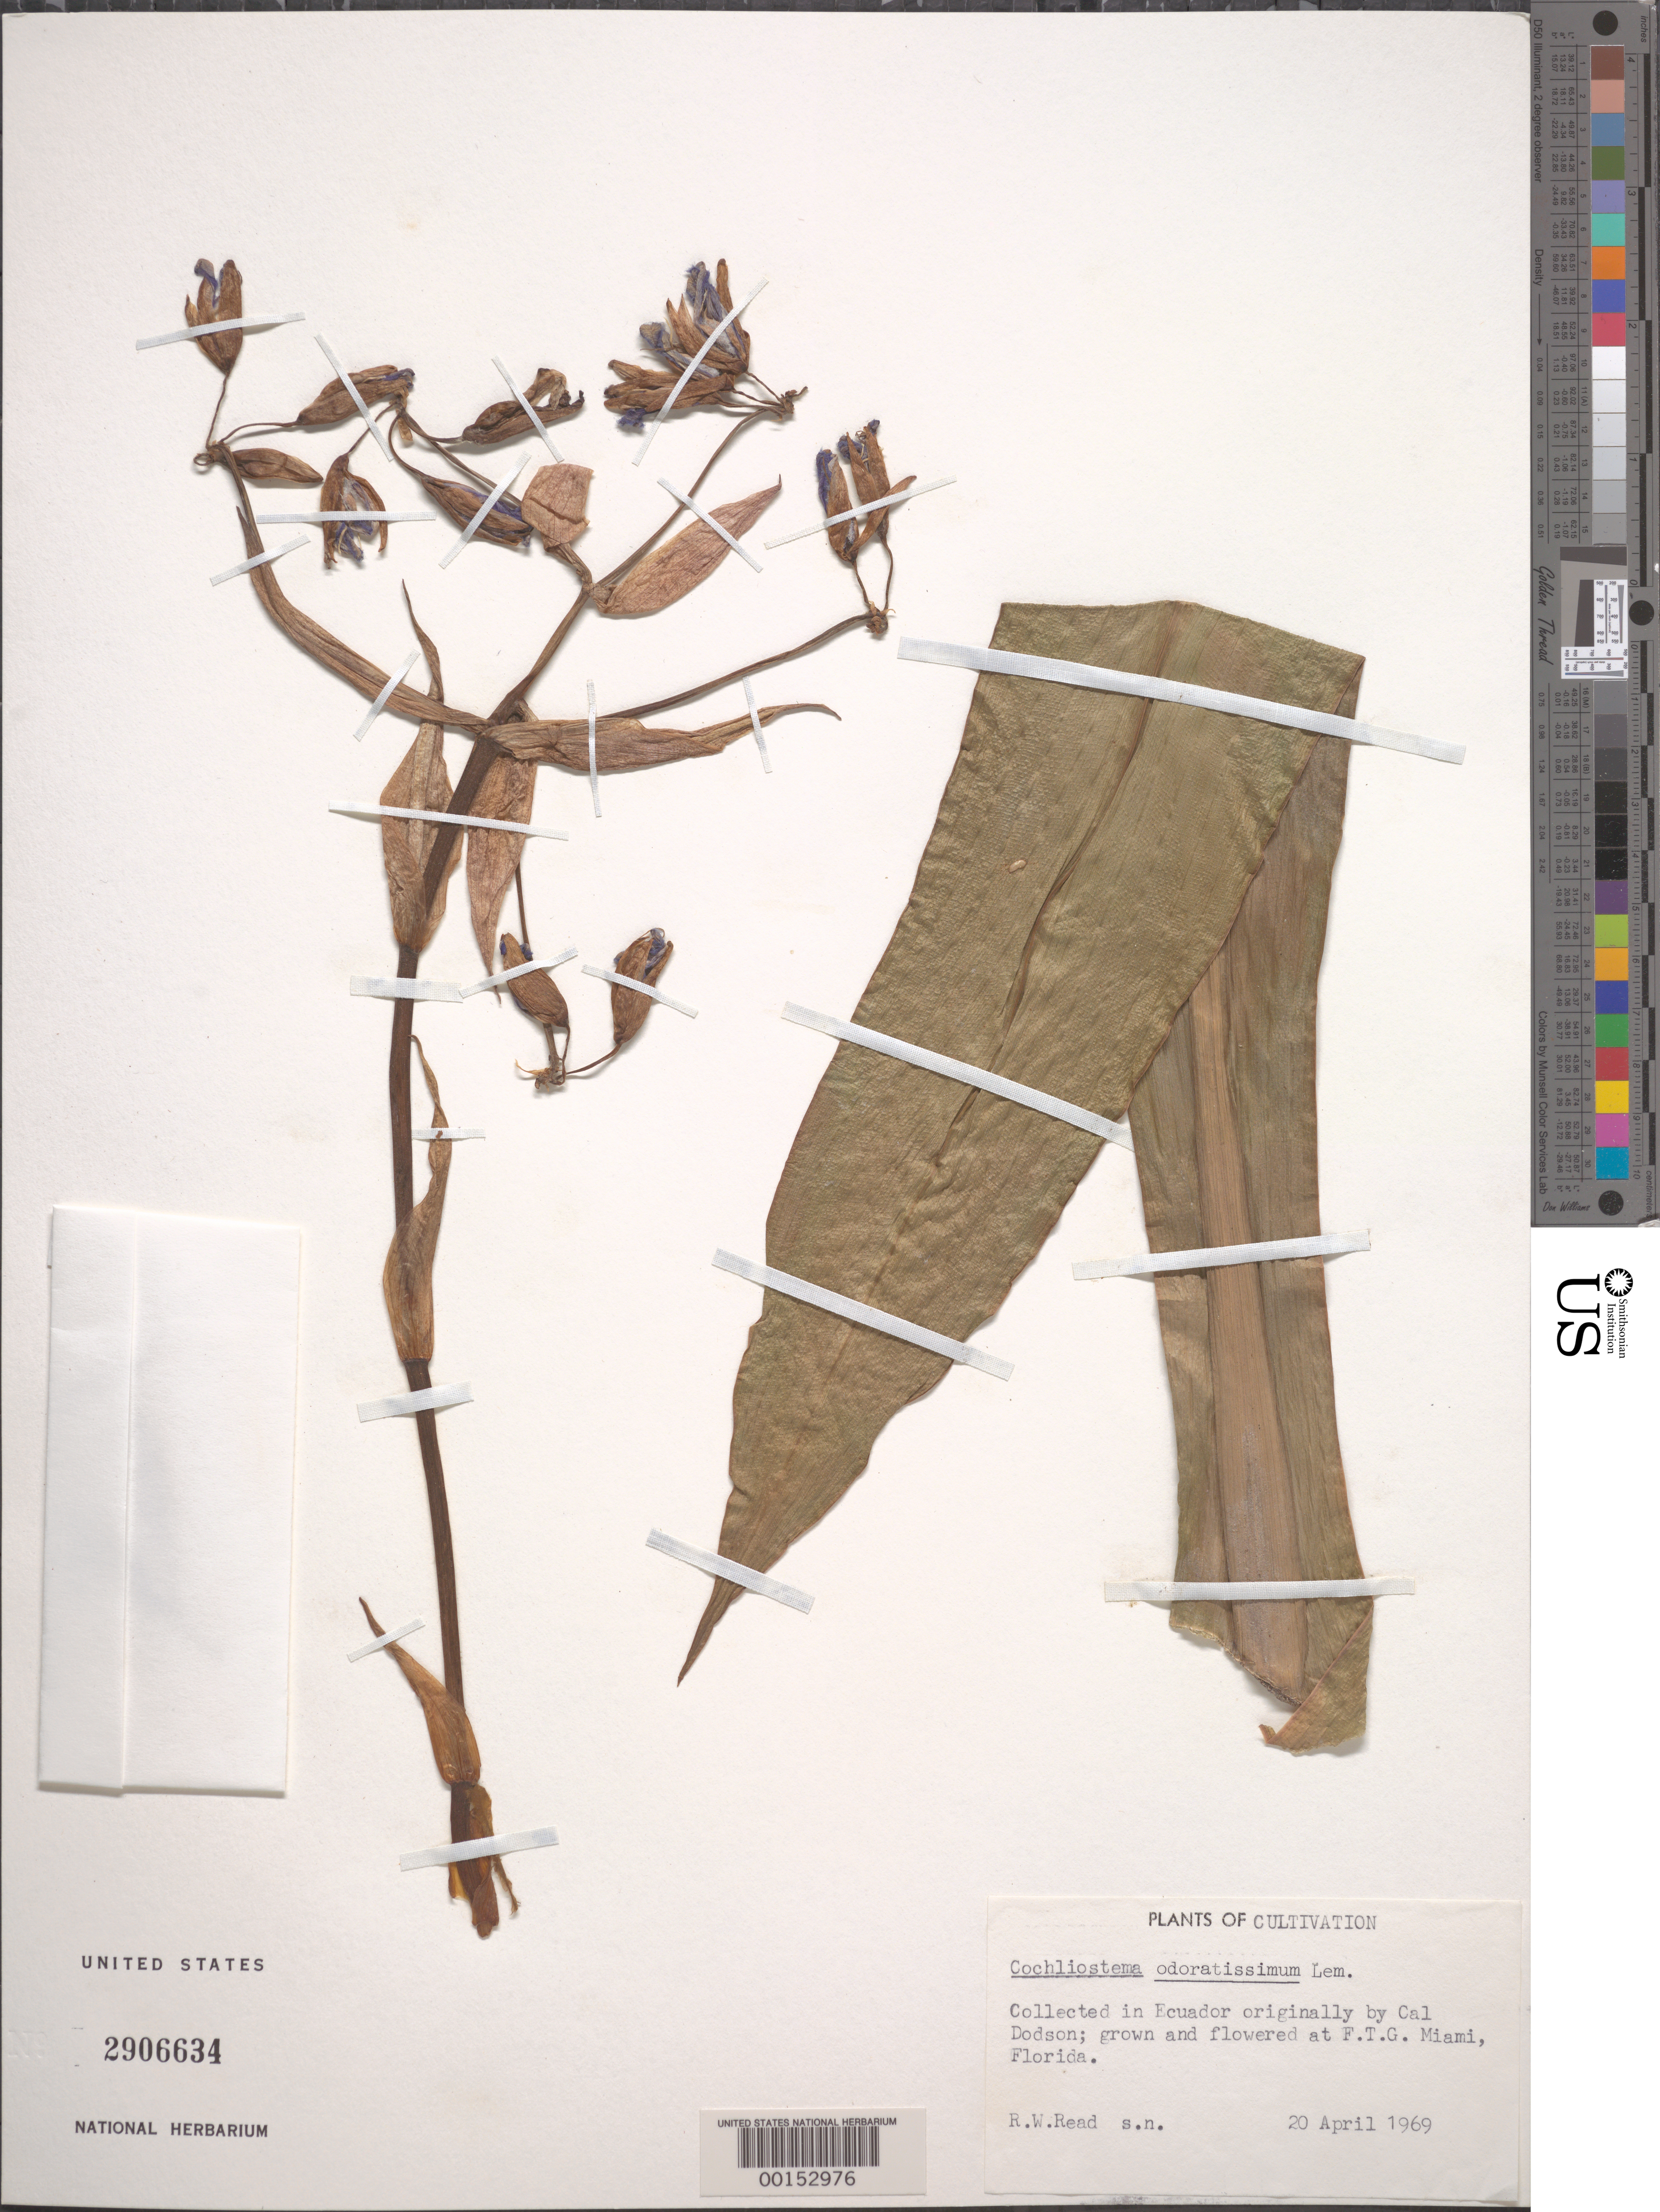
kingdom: Plantae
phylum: Tracheophyta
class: Liliopsida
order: Commelinales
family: Commelinaceae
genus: Cochliostema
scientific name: Cochliostema odoratissimum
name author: Lem.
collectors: R. W. Read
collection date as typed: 20 Apr 1969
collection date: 1969-04-20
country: Ecuador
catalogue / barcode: US 2906634